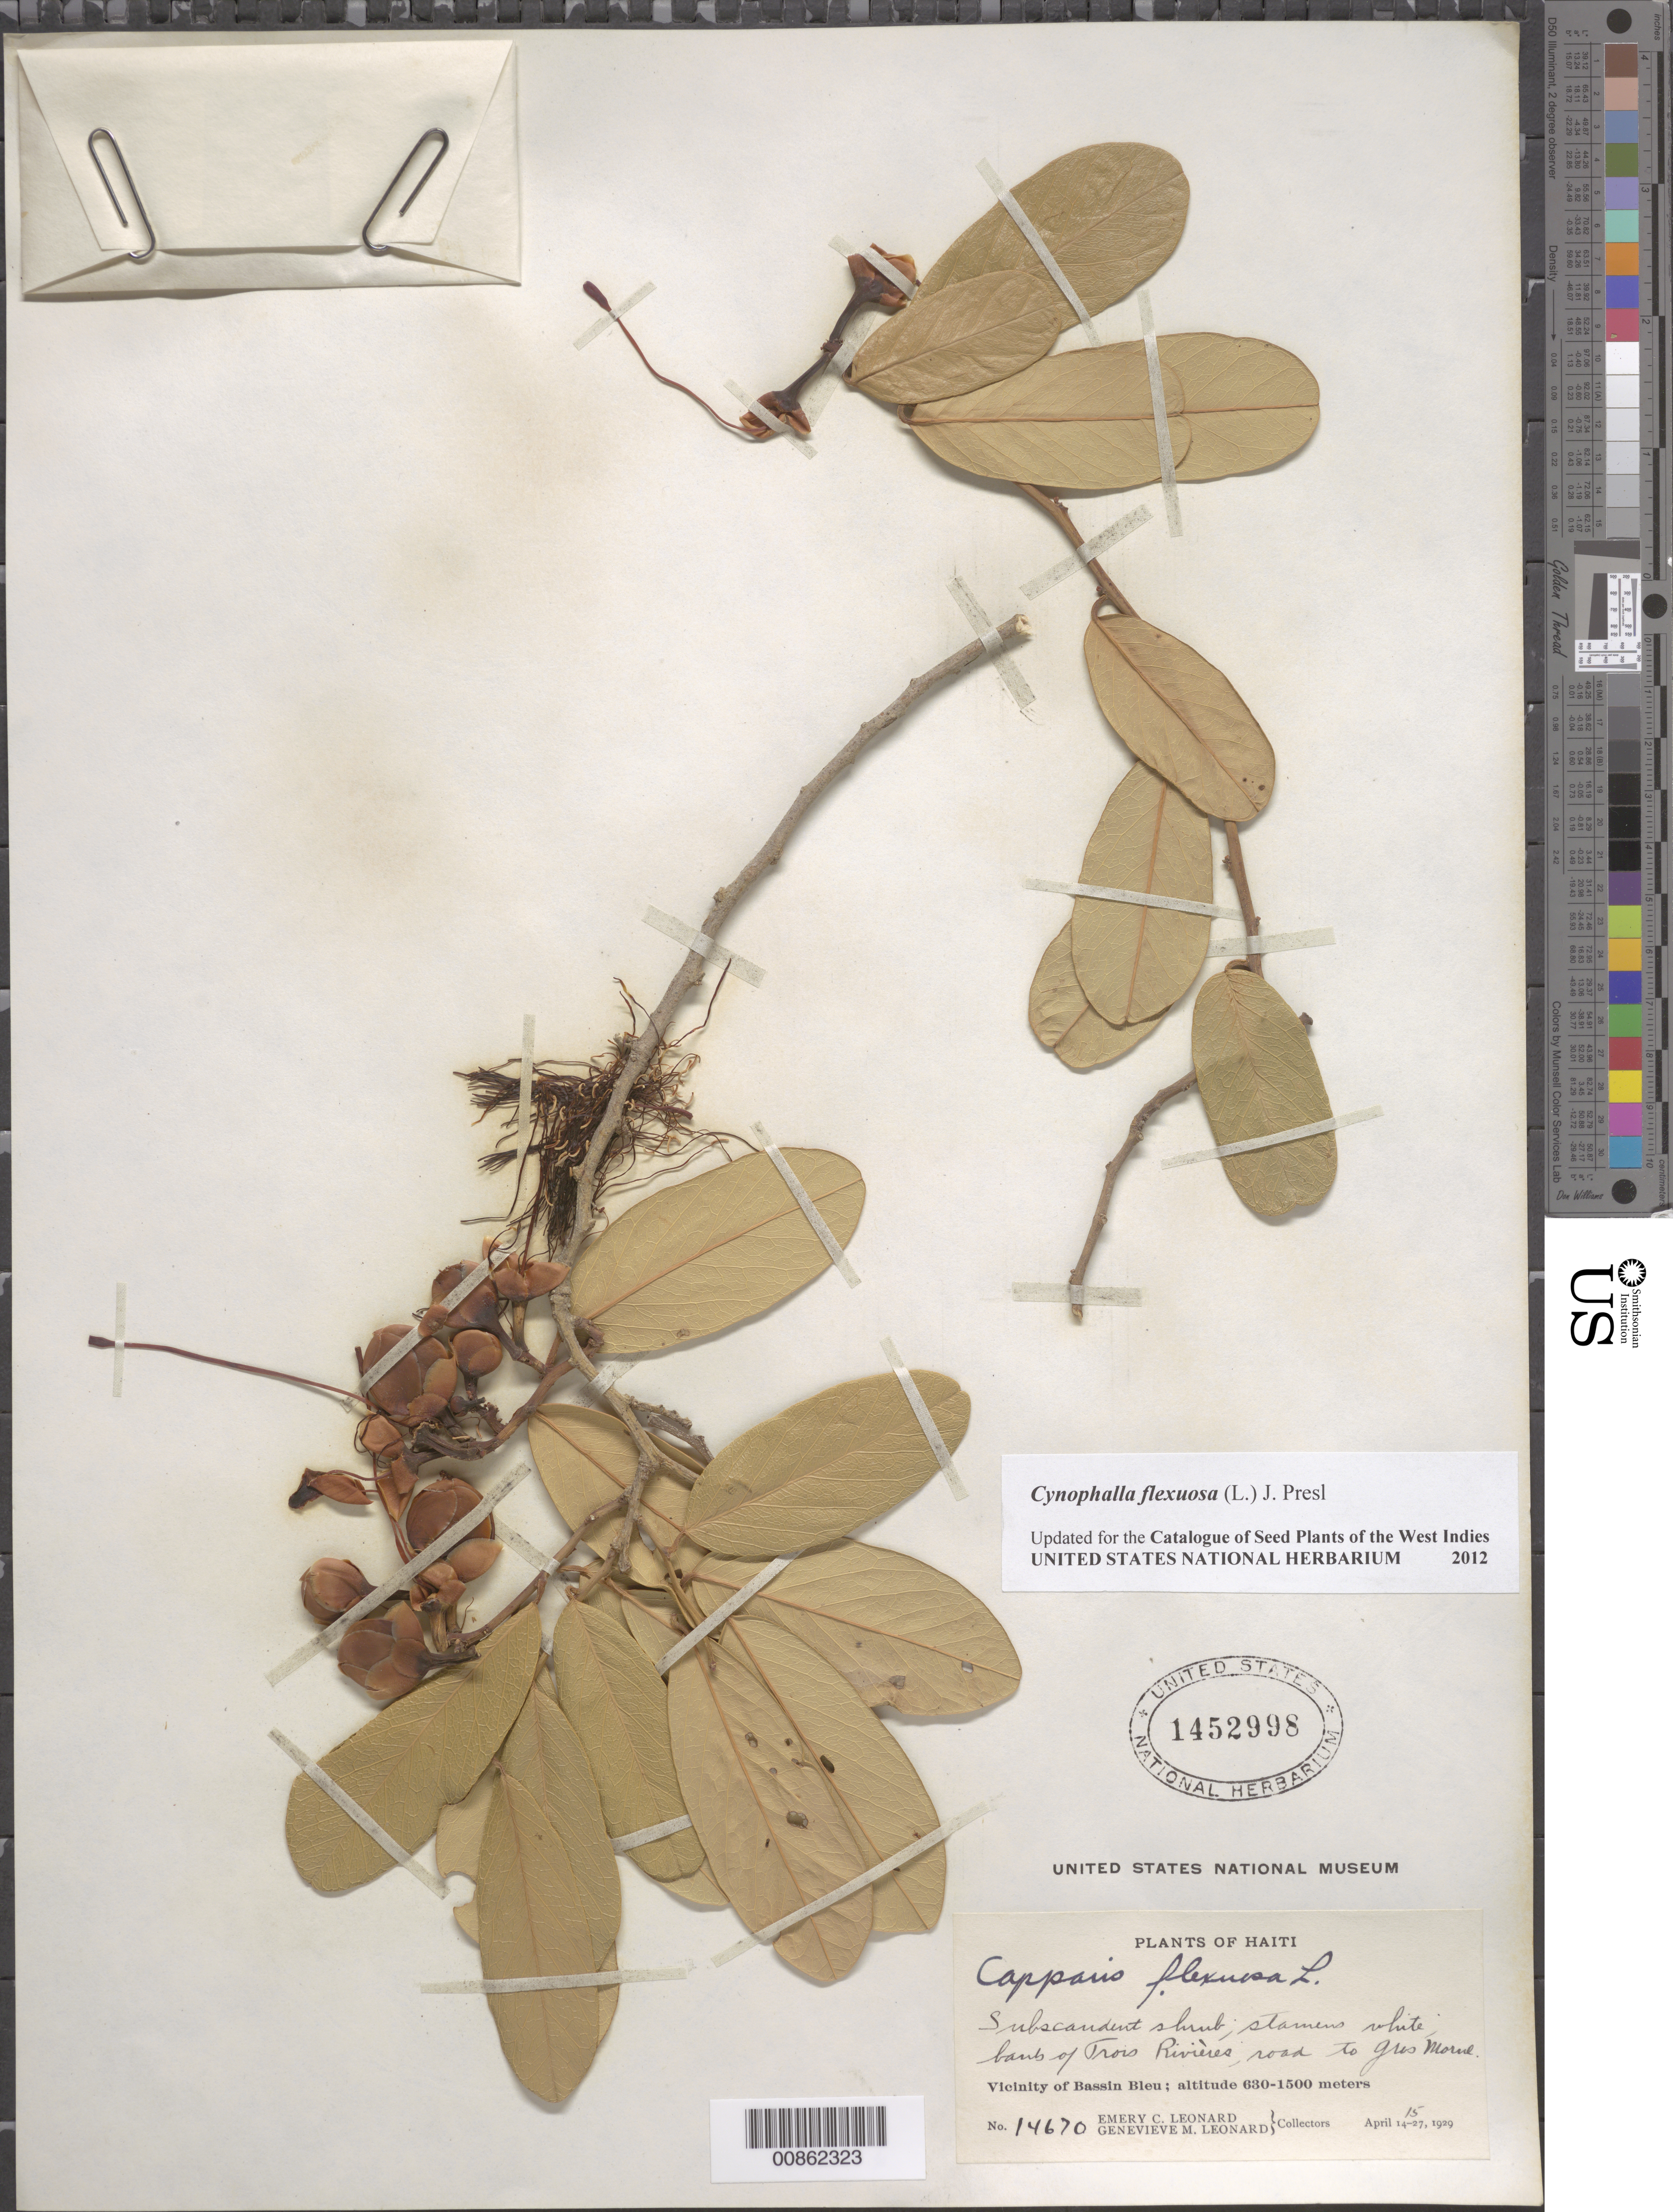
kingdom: Plantae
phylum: Tracheophyta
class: Magnoliopsida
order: Brassicales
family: Capparaceae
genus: Cynophalla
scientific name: Cynophalla flexuosa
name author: (L.) J. Presl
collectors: E. C. Leonard & G. M. Leonard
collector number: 14670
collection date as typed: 15 Apr 1929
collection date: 1929-04-15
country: Haiti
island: Hispaniola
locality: Vicinity of Bassin Bleu. Banks of Trois Rivières; road to Gros Morne.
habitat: Banks of river.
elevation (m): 630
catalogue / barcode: US 1452998